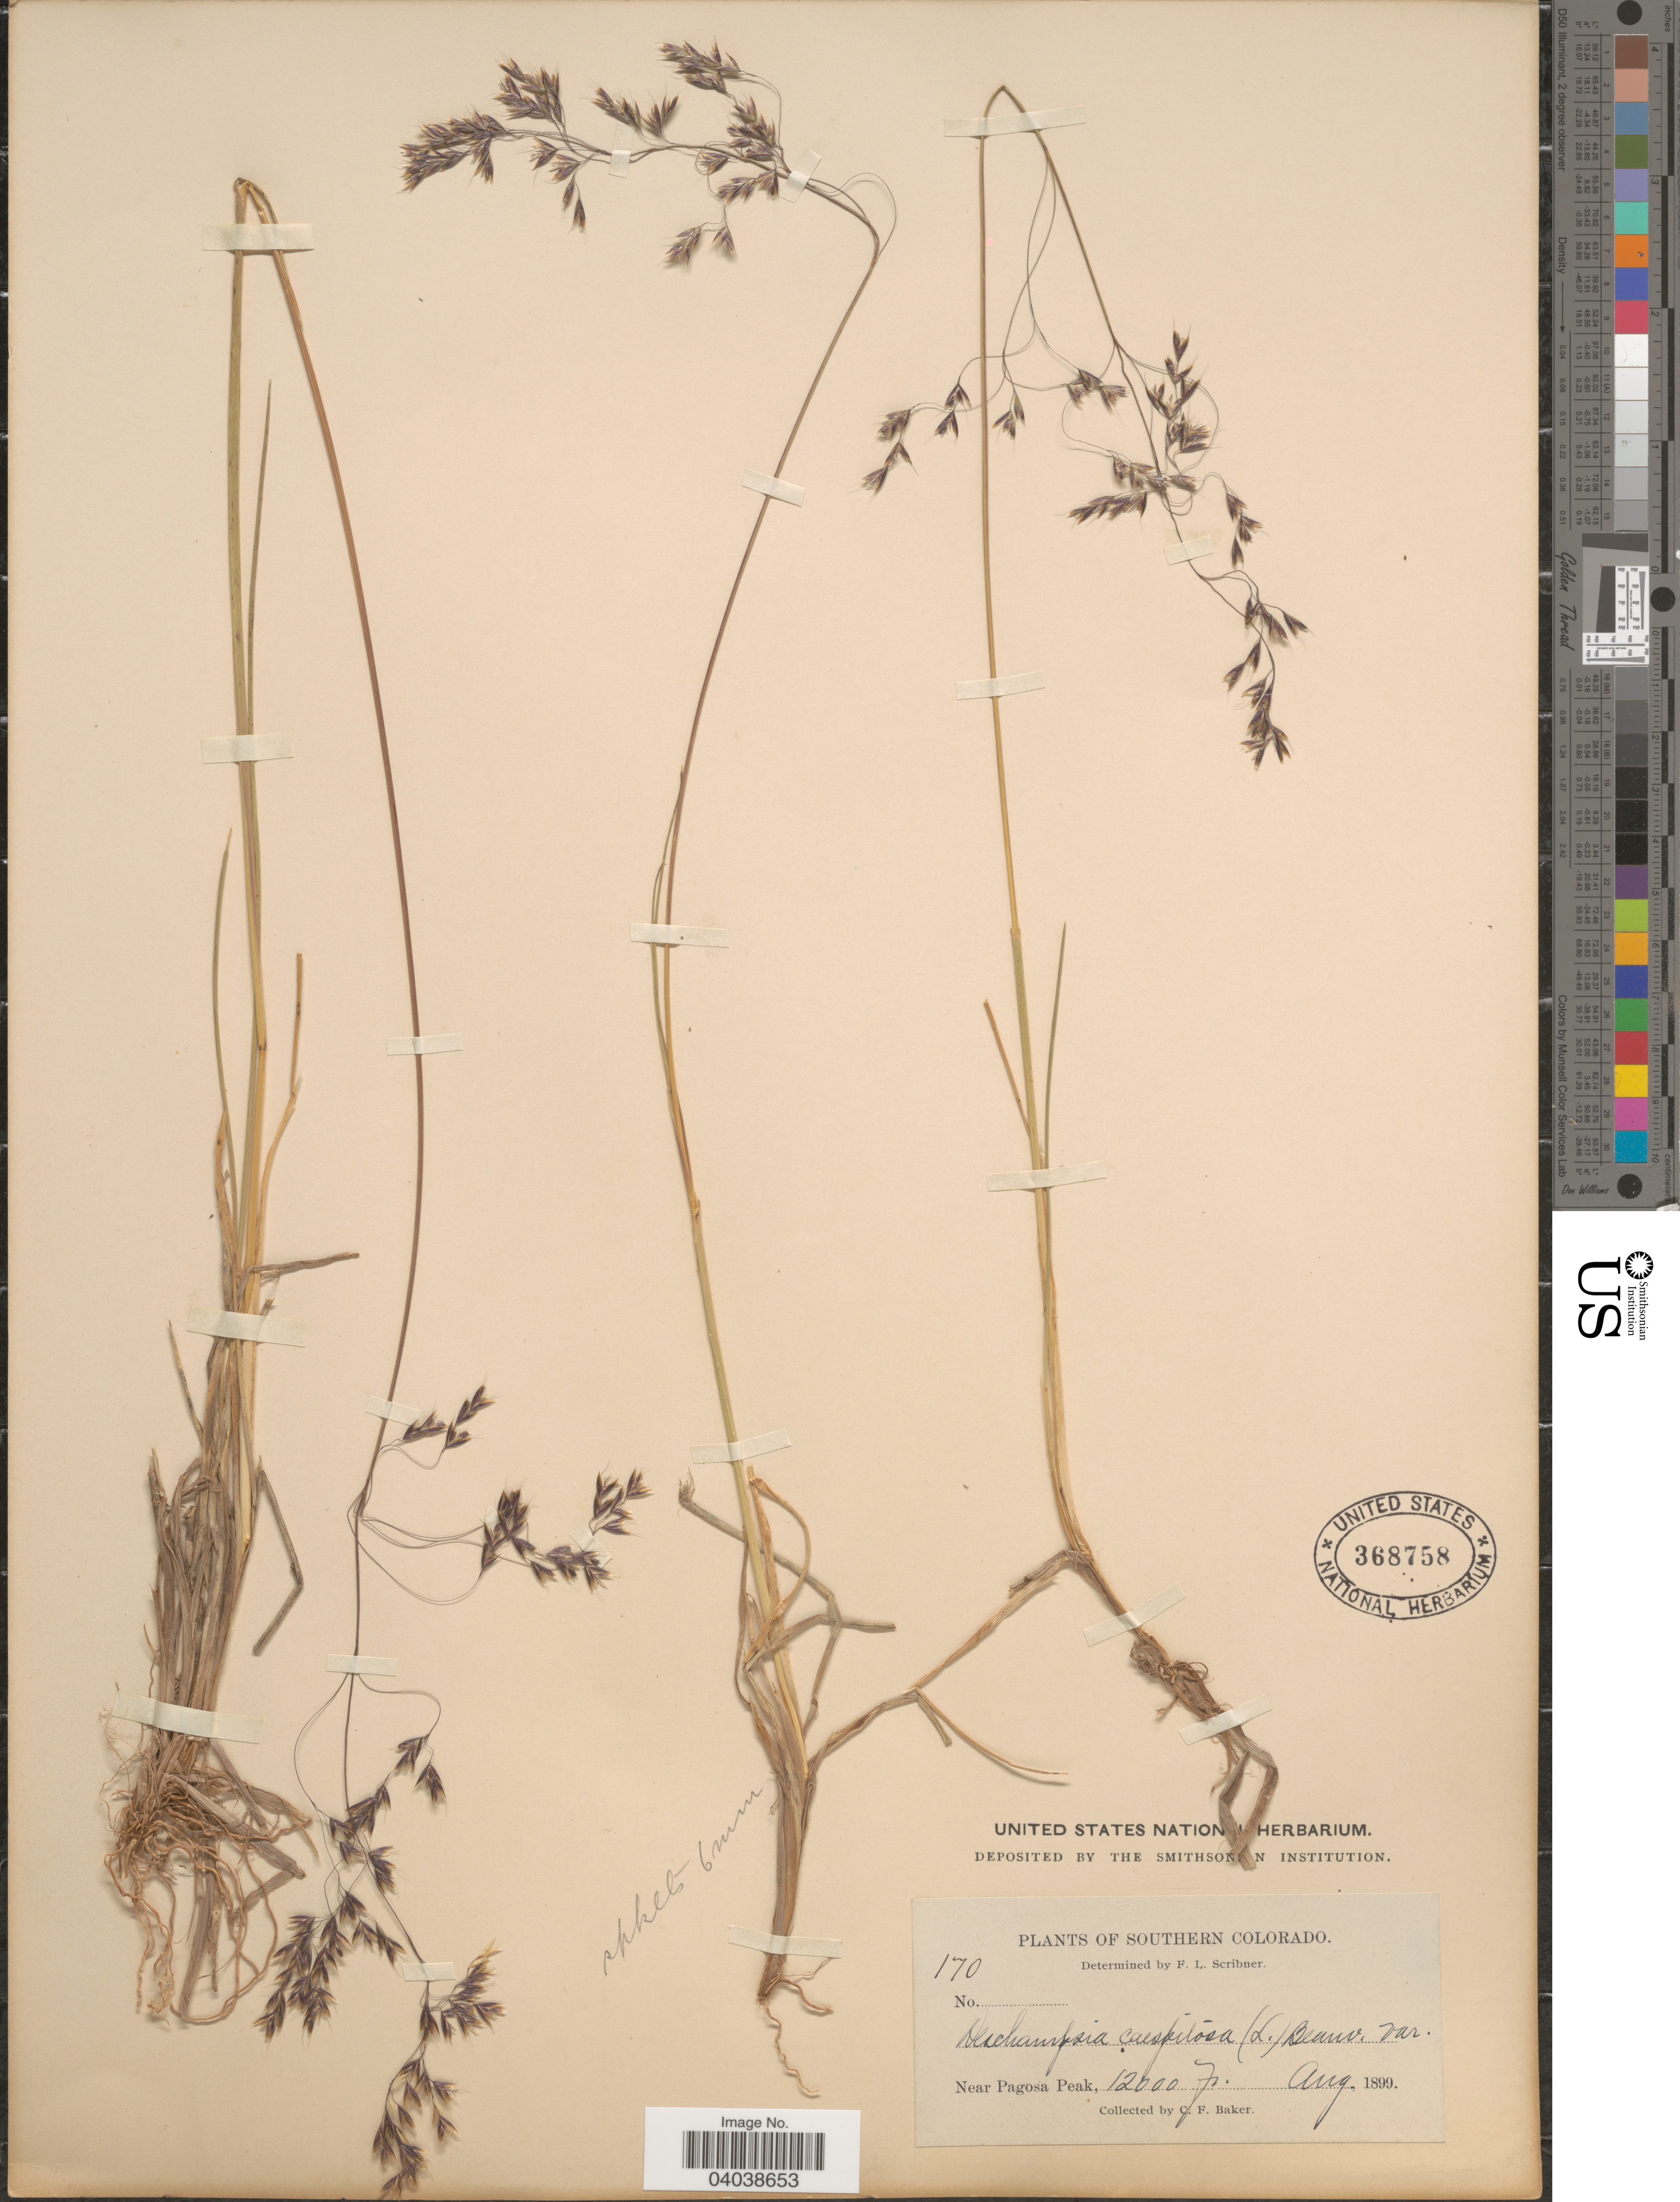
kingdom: Plantae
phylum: Tracheophyta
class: Liliopsida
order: Poales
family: Poaceae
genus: Deschampsia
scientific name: Deschampsia cespitosa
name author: (L.) P. Beauv.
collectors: C. F. Baker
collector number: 170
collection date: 1899-08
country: United States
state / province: Colorado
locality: Southern Colorado. Near Pagosa Peak.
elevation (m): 3658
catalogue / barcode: US 368758